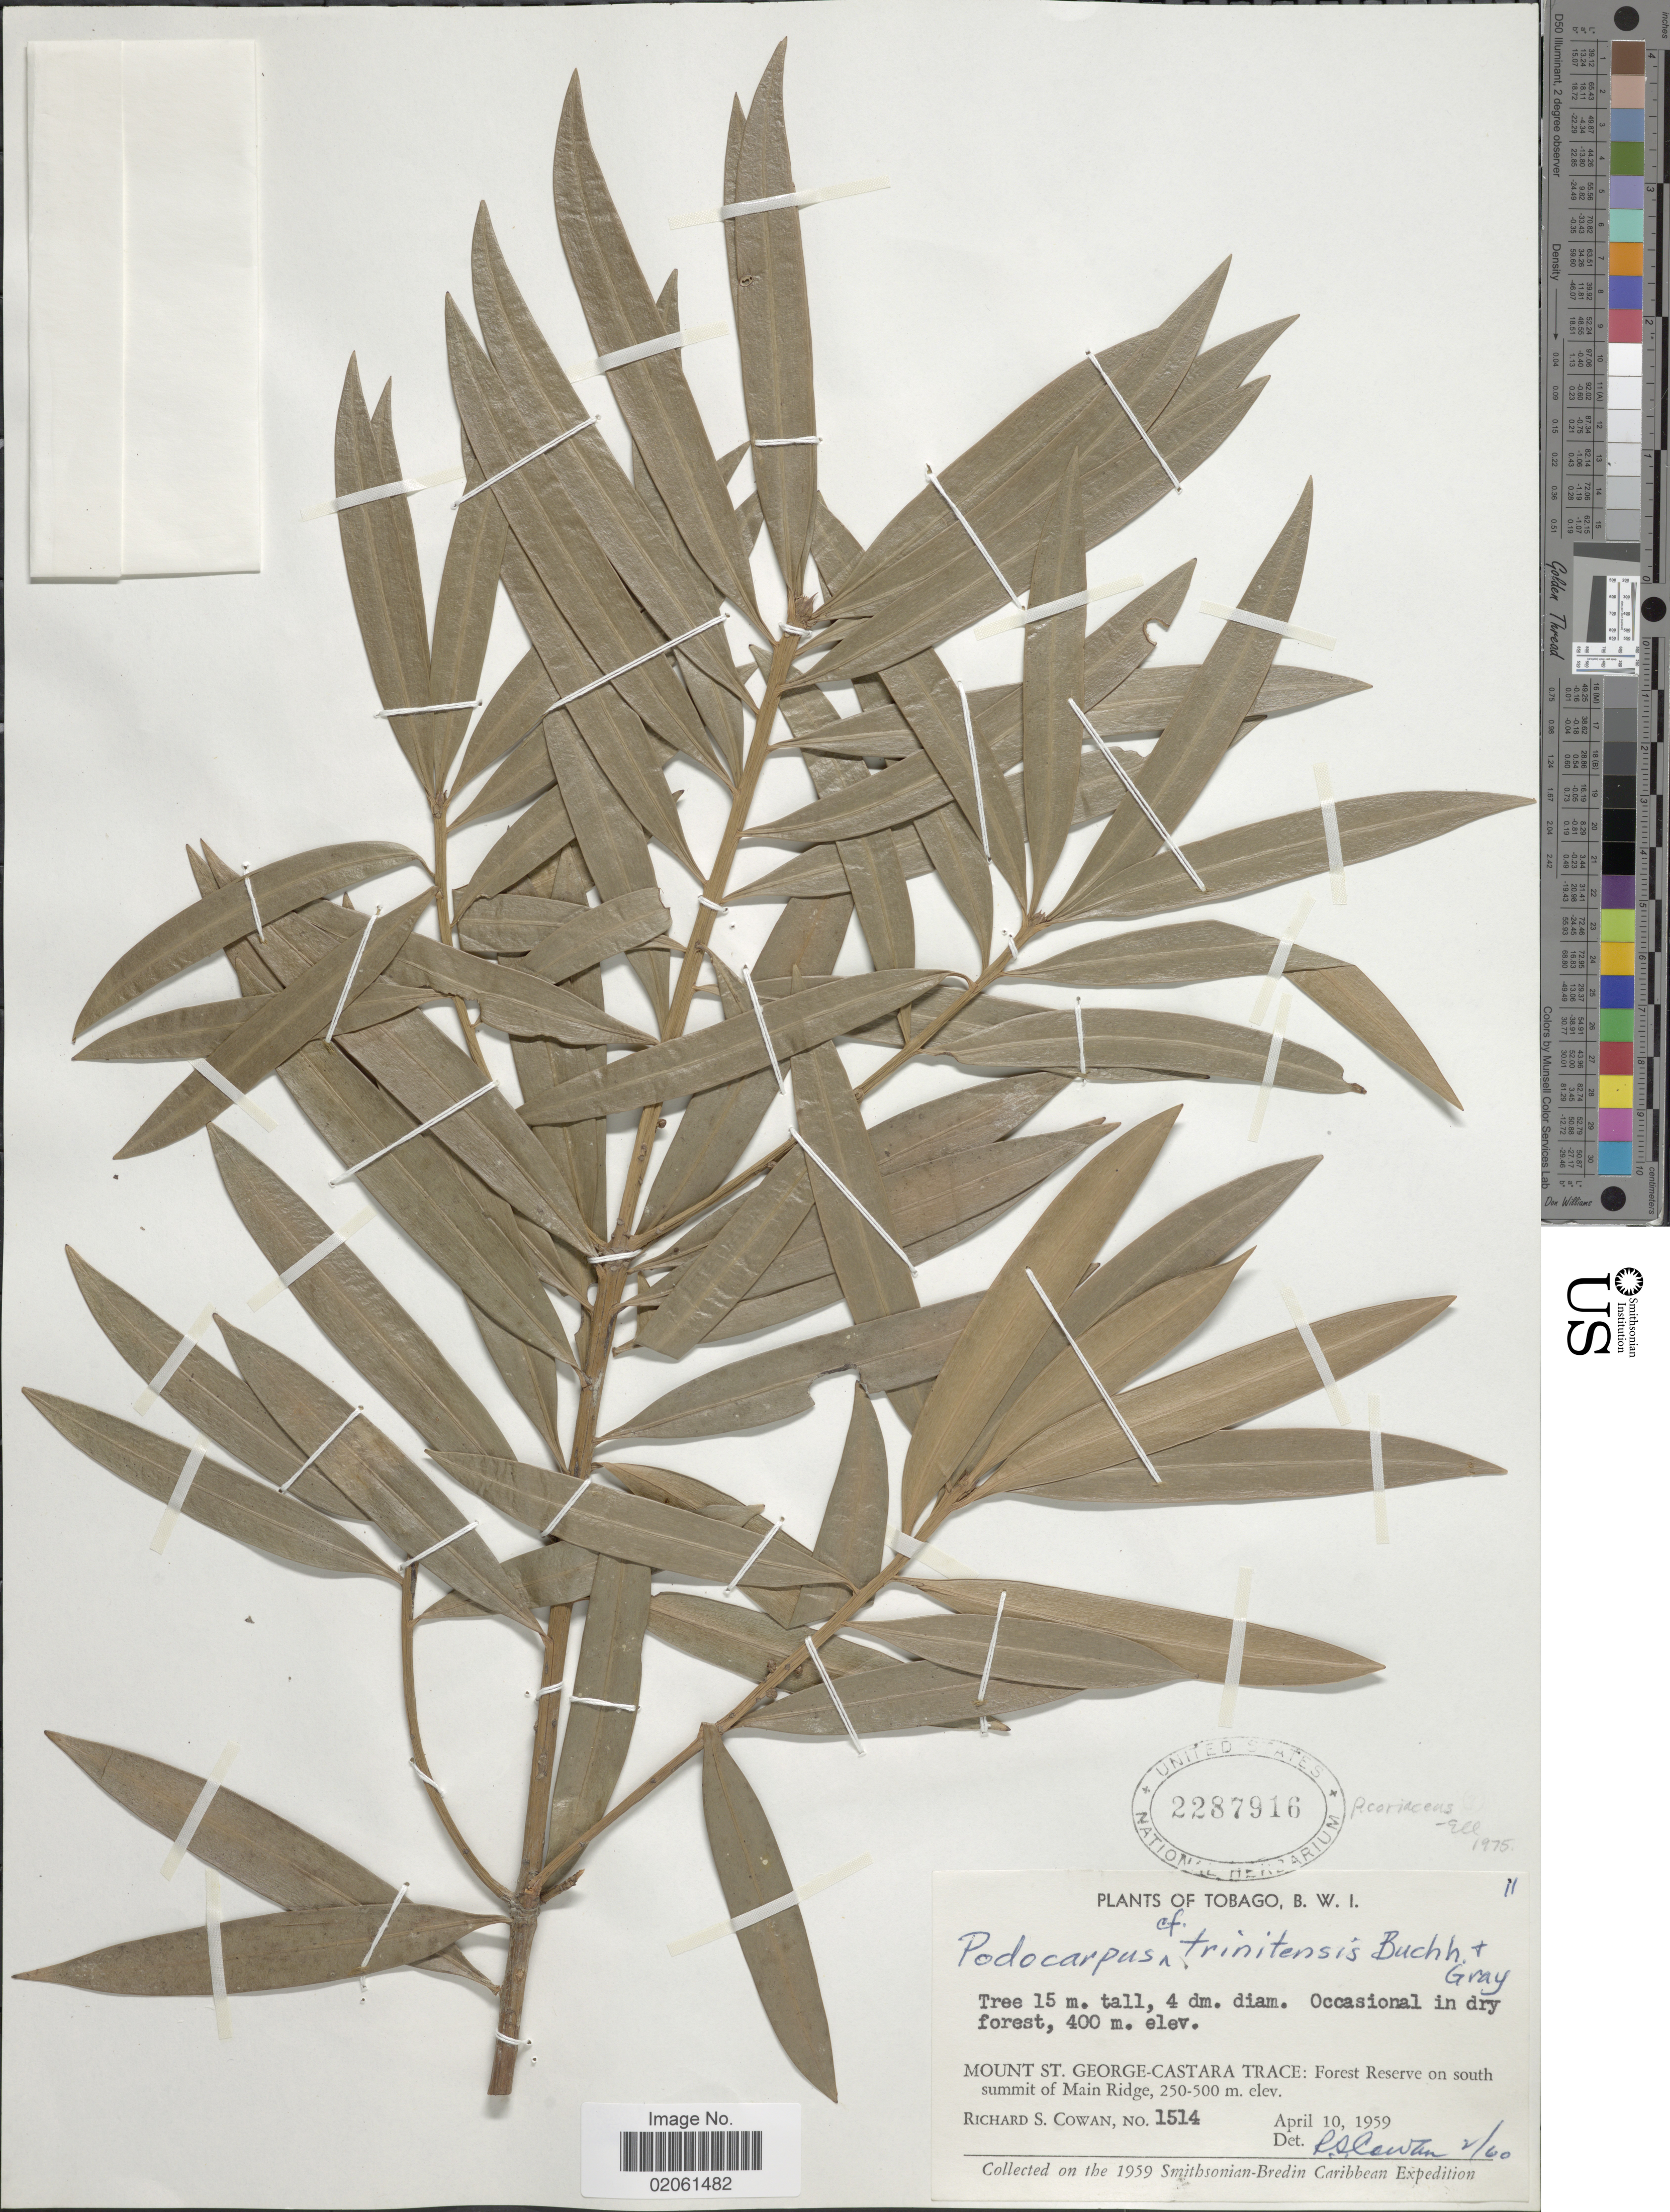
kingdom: Plantae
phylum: Tracheophyta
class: Pinopsida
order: Pinales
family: Podocarpaceae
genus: Podocarpus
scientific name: Podocarpus coriaceus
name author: L.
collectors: R. S. Cowan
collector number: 1514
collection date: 1959-04-10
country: Trinidad and Tobago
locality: Tobago, B.W.I. Mount St. George-Castara Trace: Forest Reserveon south summit of Main of Main Ridge.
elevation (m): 250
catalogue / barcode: US 2287916